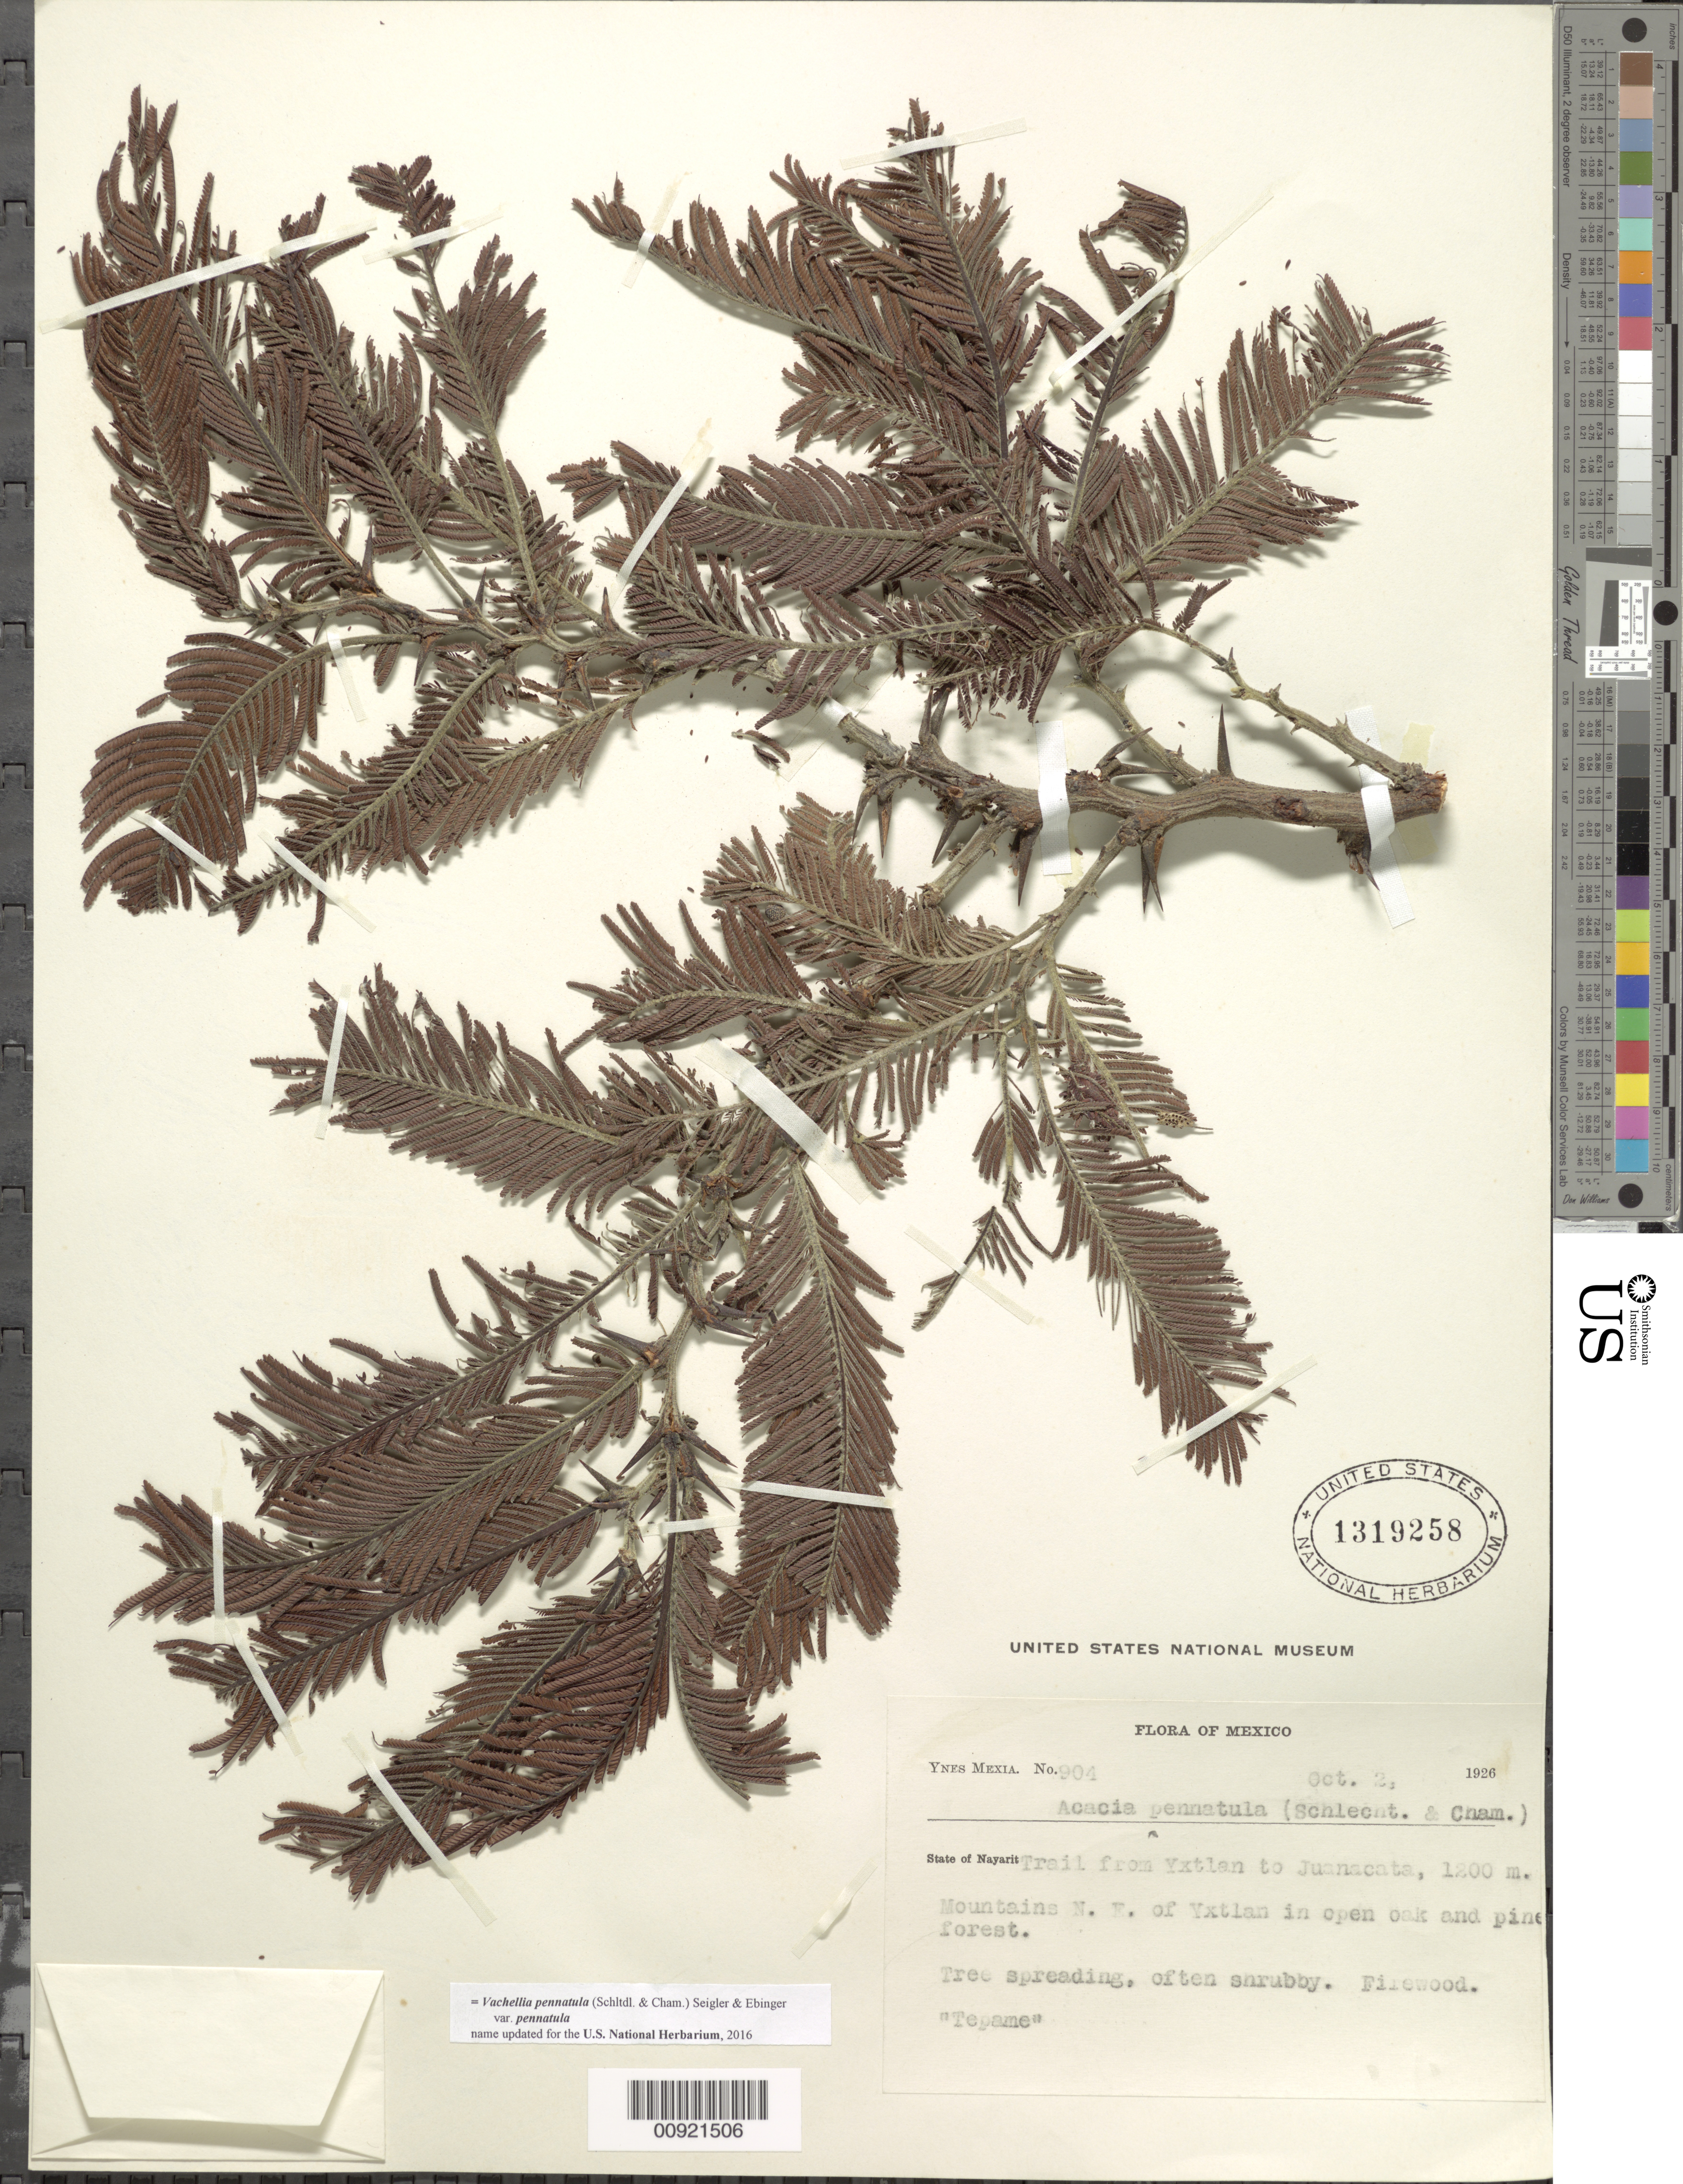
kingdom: Plantae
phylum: Tracheophyta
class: Magnoliopsida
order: Fabales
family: Fabaceae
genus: Vachellia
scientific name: Vachellia pennatula var. pennatula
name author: (Schltdl. & Cham.) Seigler & Ebinger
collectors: Y. Mexia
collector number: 904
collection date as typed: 02 Oct 1926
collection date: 1926-10-02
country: Mexico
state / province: Nayarit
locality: State of Nayarit: Trail from Yxtlan to Juanacata. Mountains NE of Yxtlan.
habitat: In open oak and pine forest.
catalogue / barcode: US 1319258